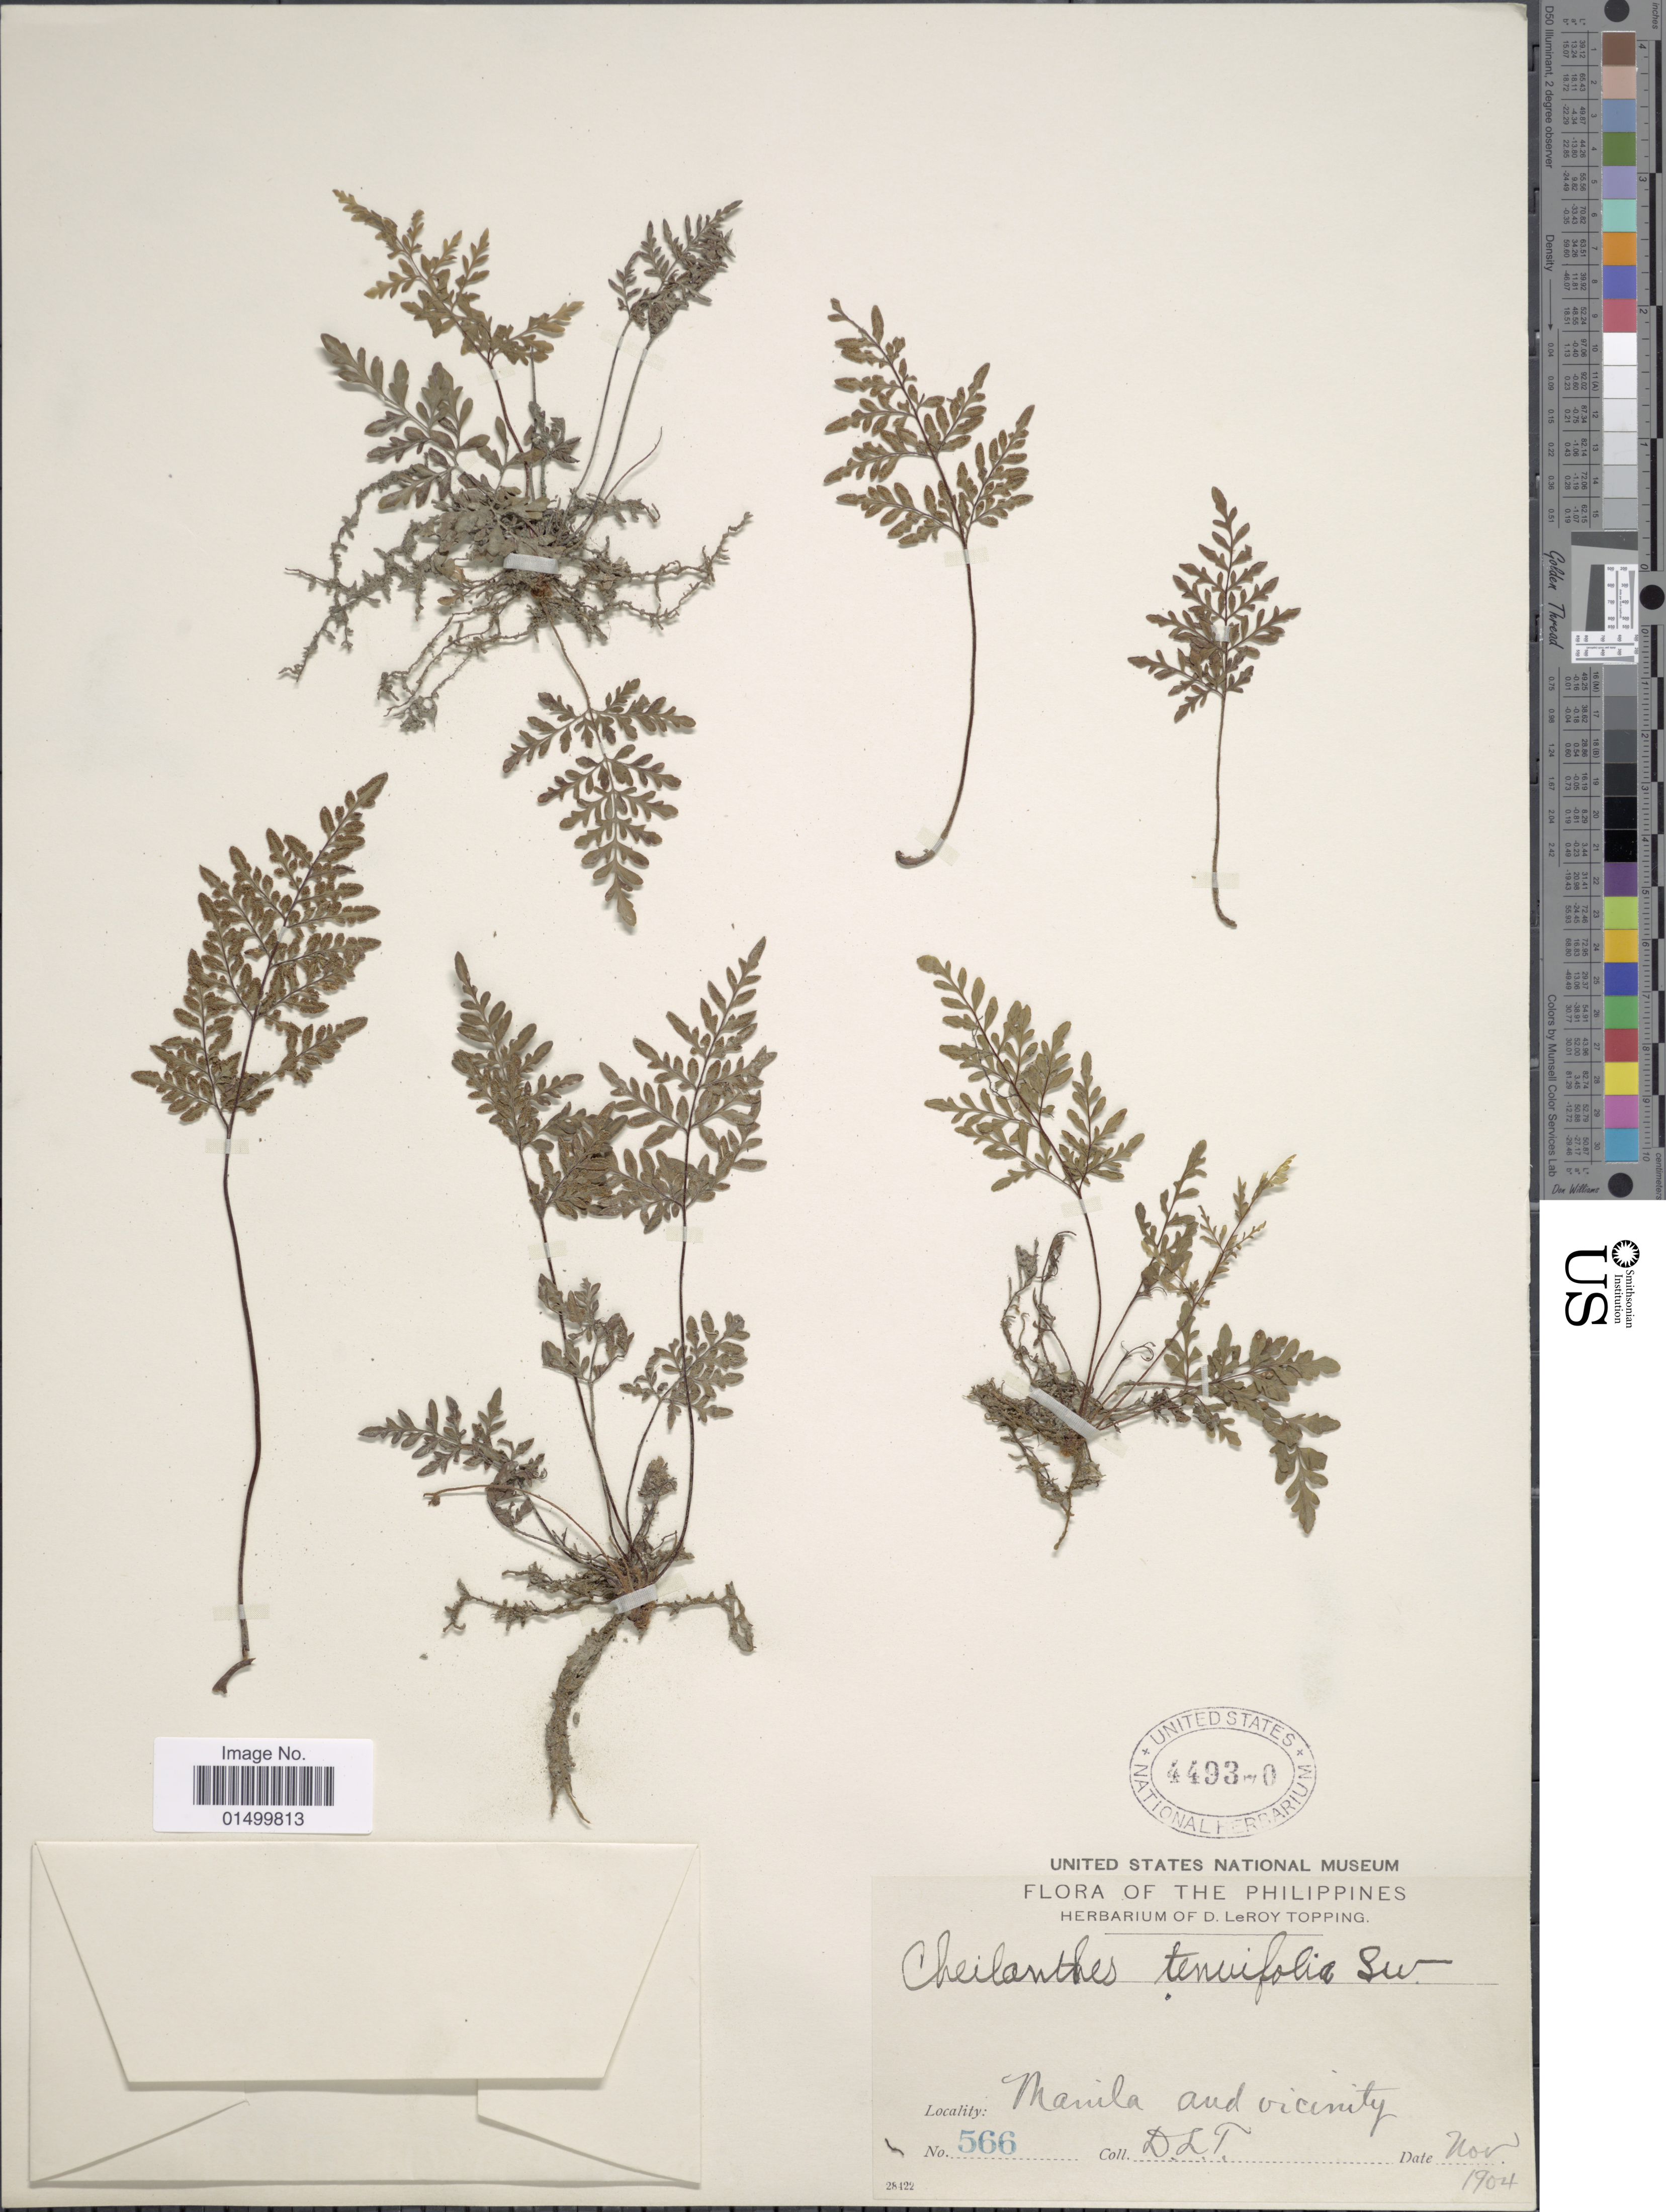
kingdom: Plantae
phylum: Tracheophyta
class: Polypodiopsida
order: Polypodiales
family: Pteridaceae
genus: Cheilanthes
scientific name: Cheilanthes tenuifolia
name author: (Burm. f.) Sw.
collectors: D. L. Topping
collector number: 56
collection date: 1904-11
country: Philippines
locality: Manila and vicinity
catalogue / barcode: US 44930